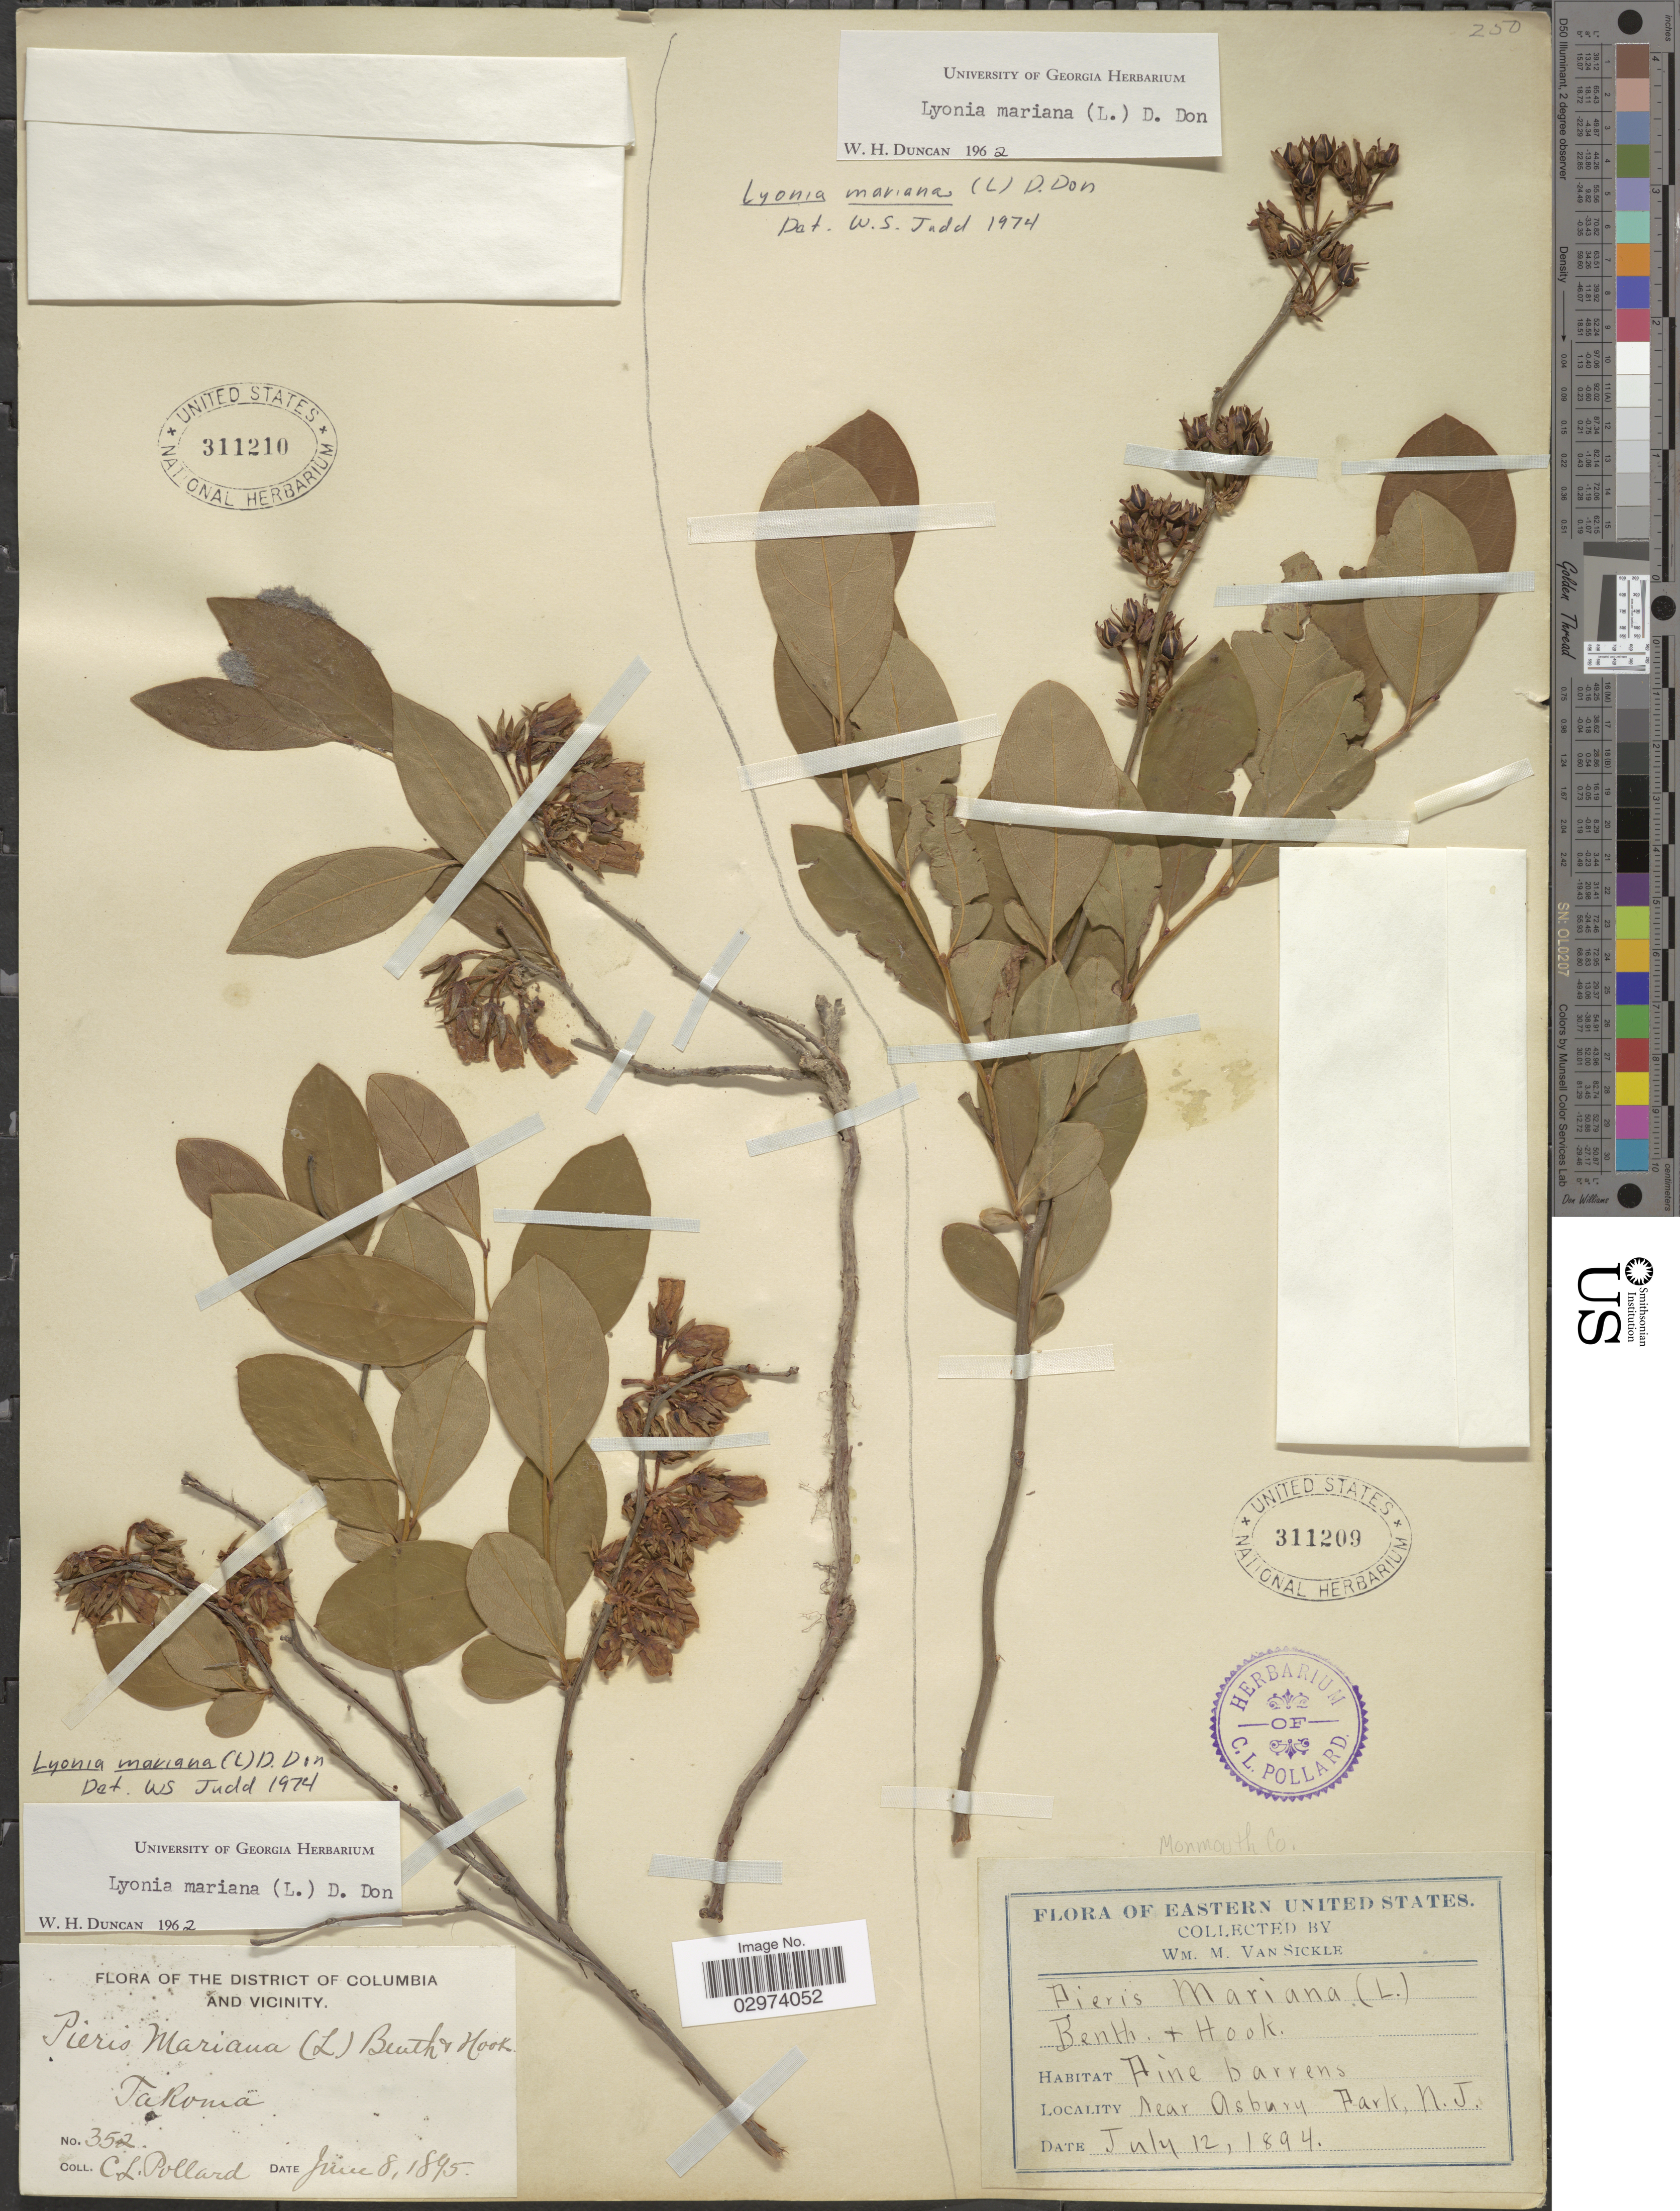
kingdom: Plantae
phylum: Tracheophyta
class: Magnoliopsida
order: Ericales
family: Ericaceae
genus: Lyonia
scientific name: Lyonia mariana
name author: (L.) D. Don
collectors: C. L. Pollard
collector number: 352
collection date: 1895-06-08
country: Colombia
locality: District of Columbia and Vicinity. Taroma.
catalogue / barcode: US 311210-2